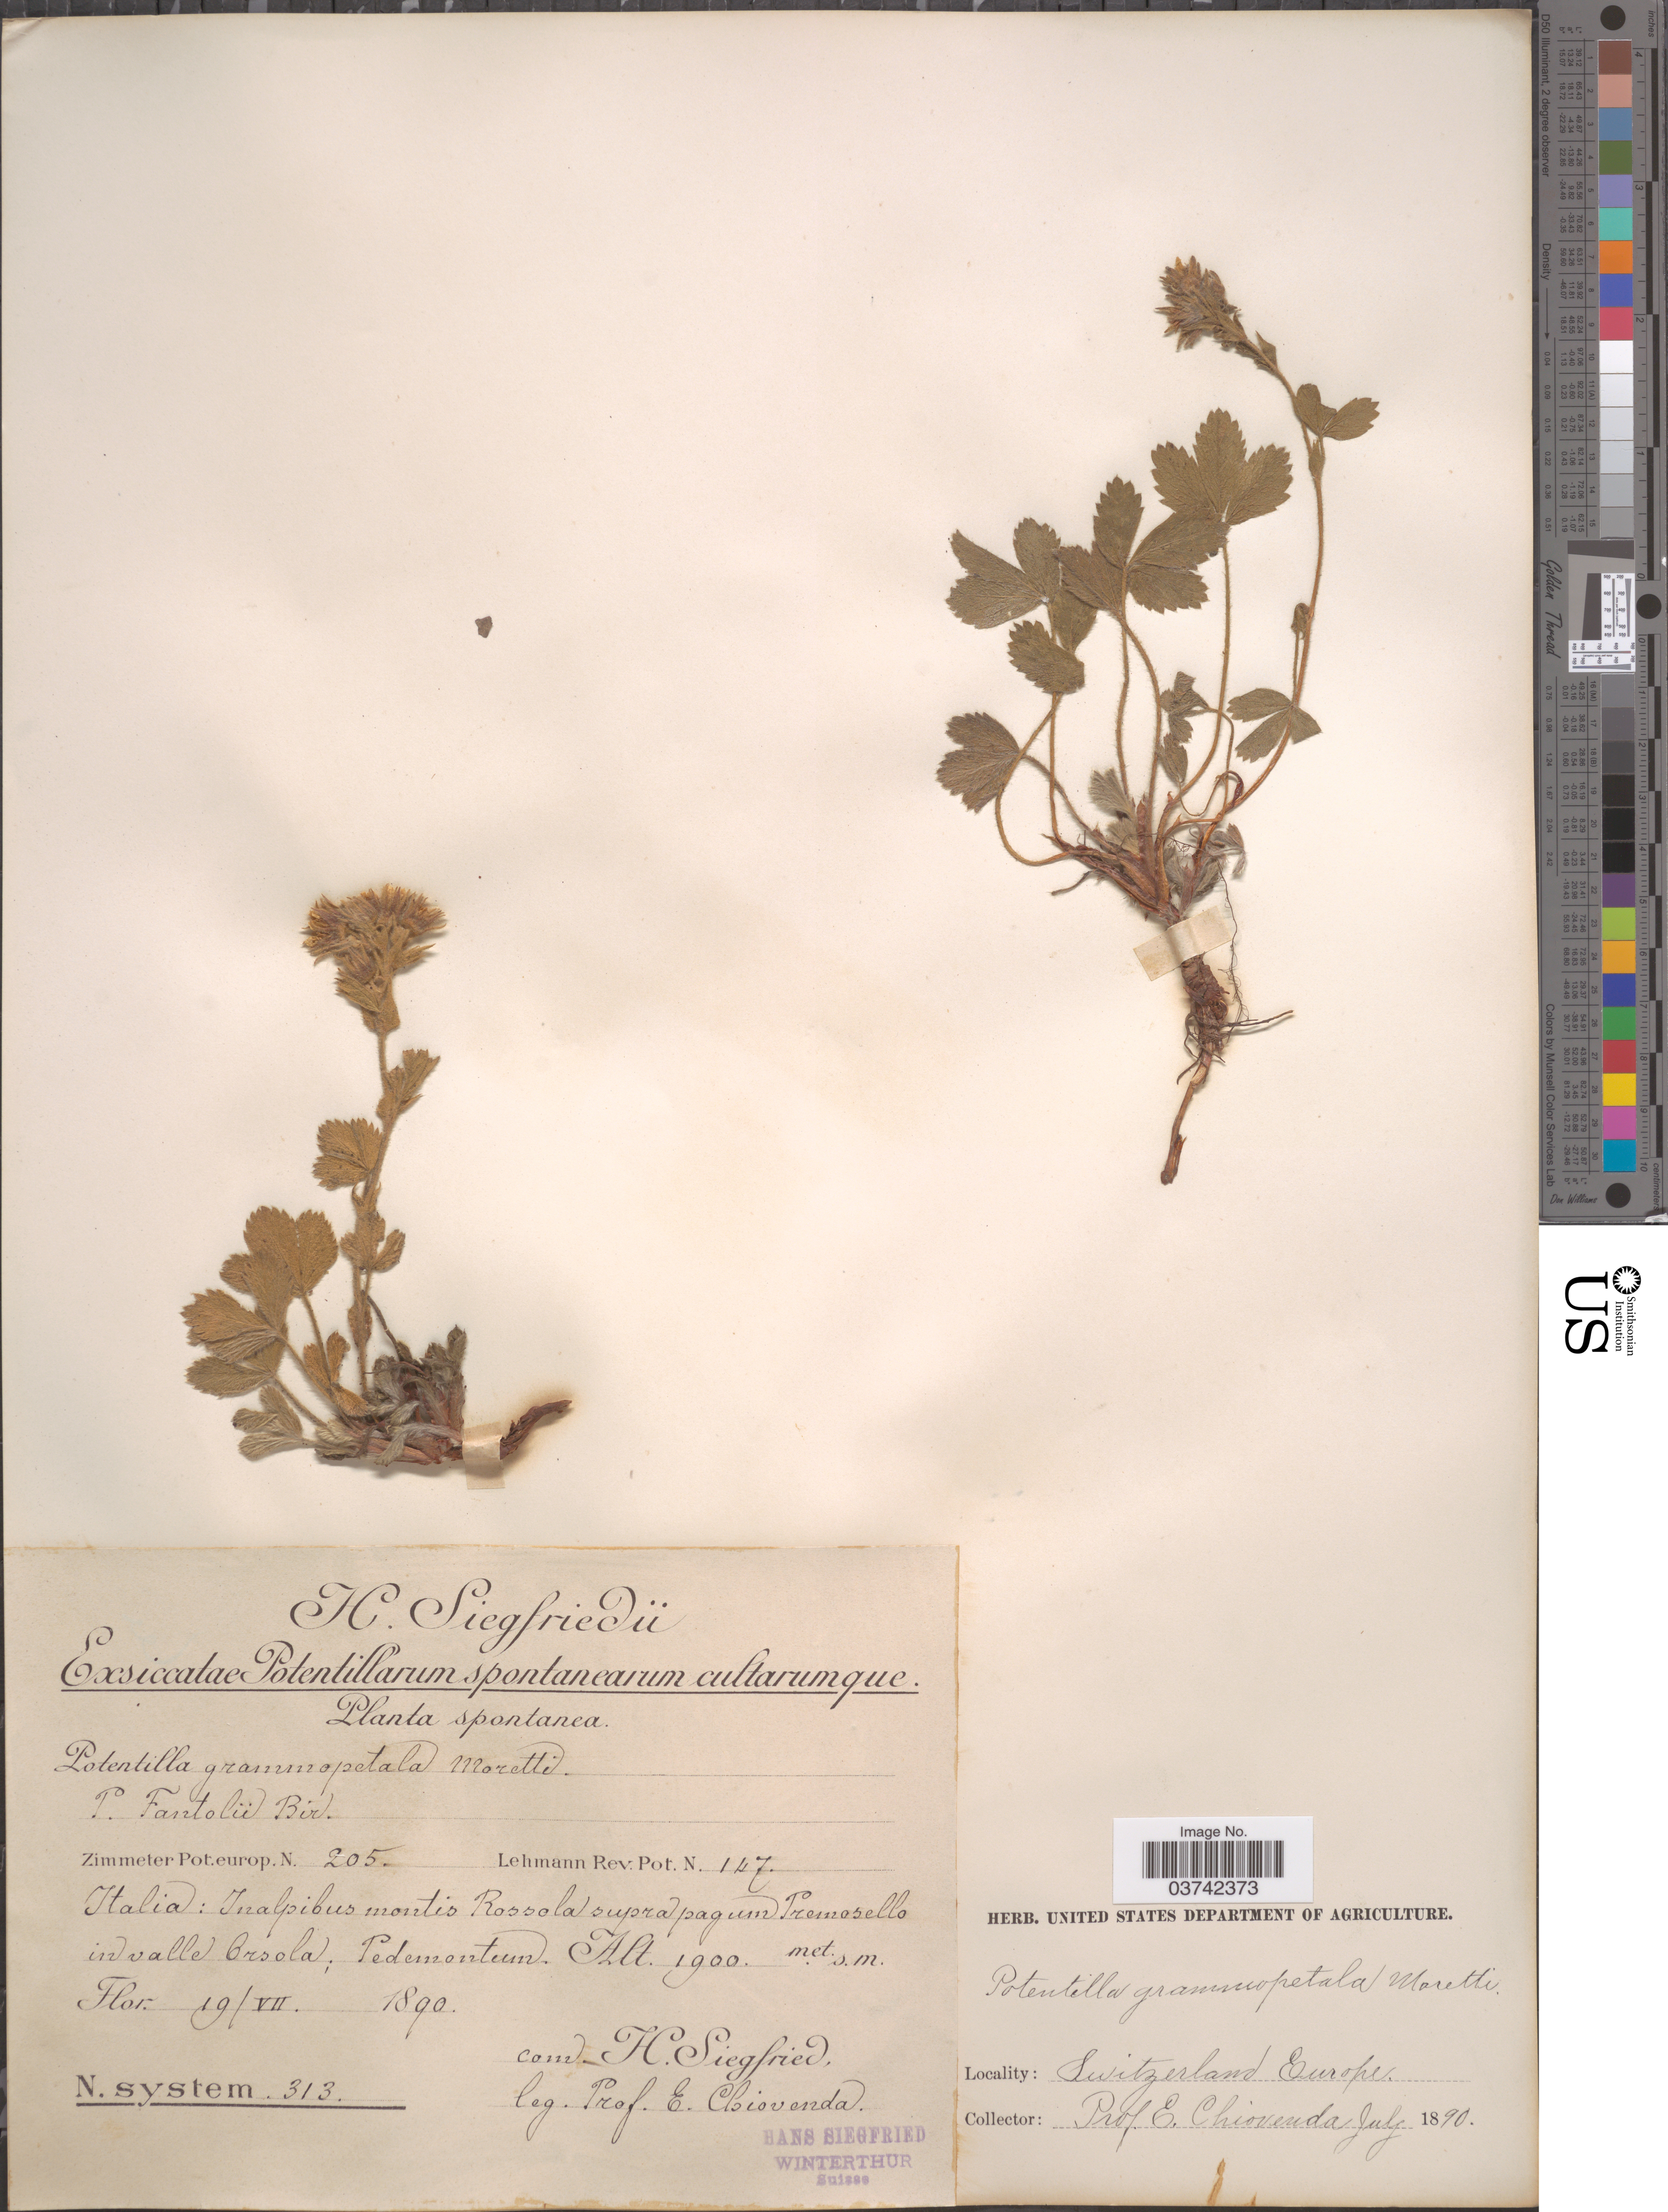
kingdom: Plantae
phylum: Tracheophyta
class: Magnoliopsida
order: Rosales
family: Rosaceae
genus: Potentilla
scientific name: Potentilla grammopetala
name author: Moretti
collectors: E. Chiovenda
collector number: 313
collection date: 1890-07-19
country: Italy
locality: In alpibus montis Rossola supra pagum Premosello in valle Orsola; Pedemontem.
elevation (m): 1900